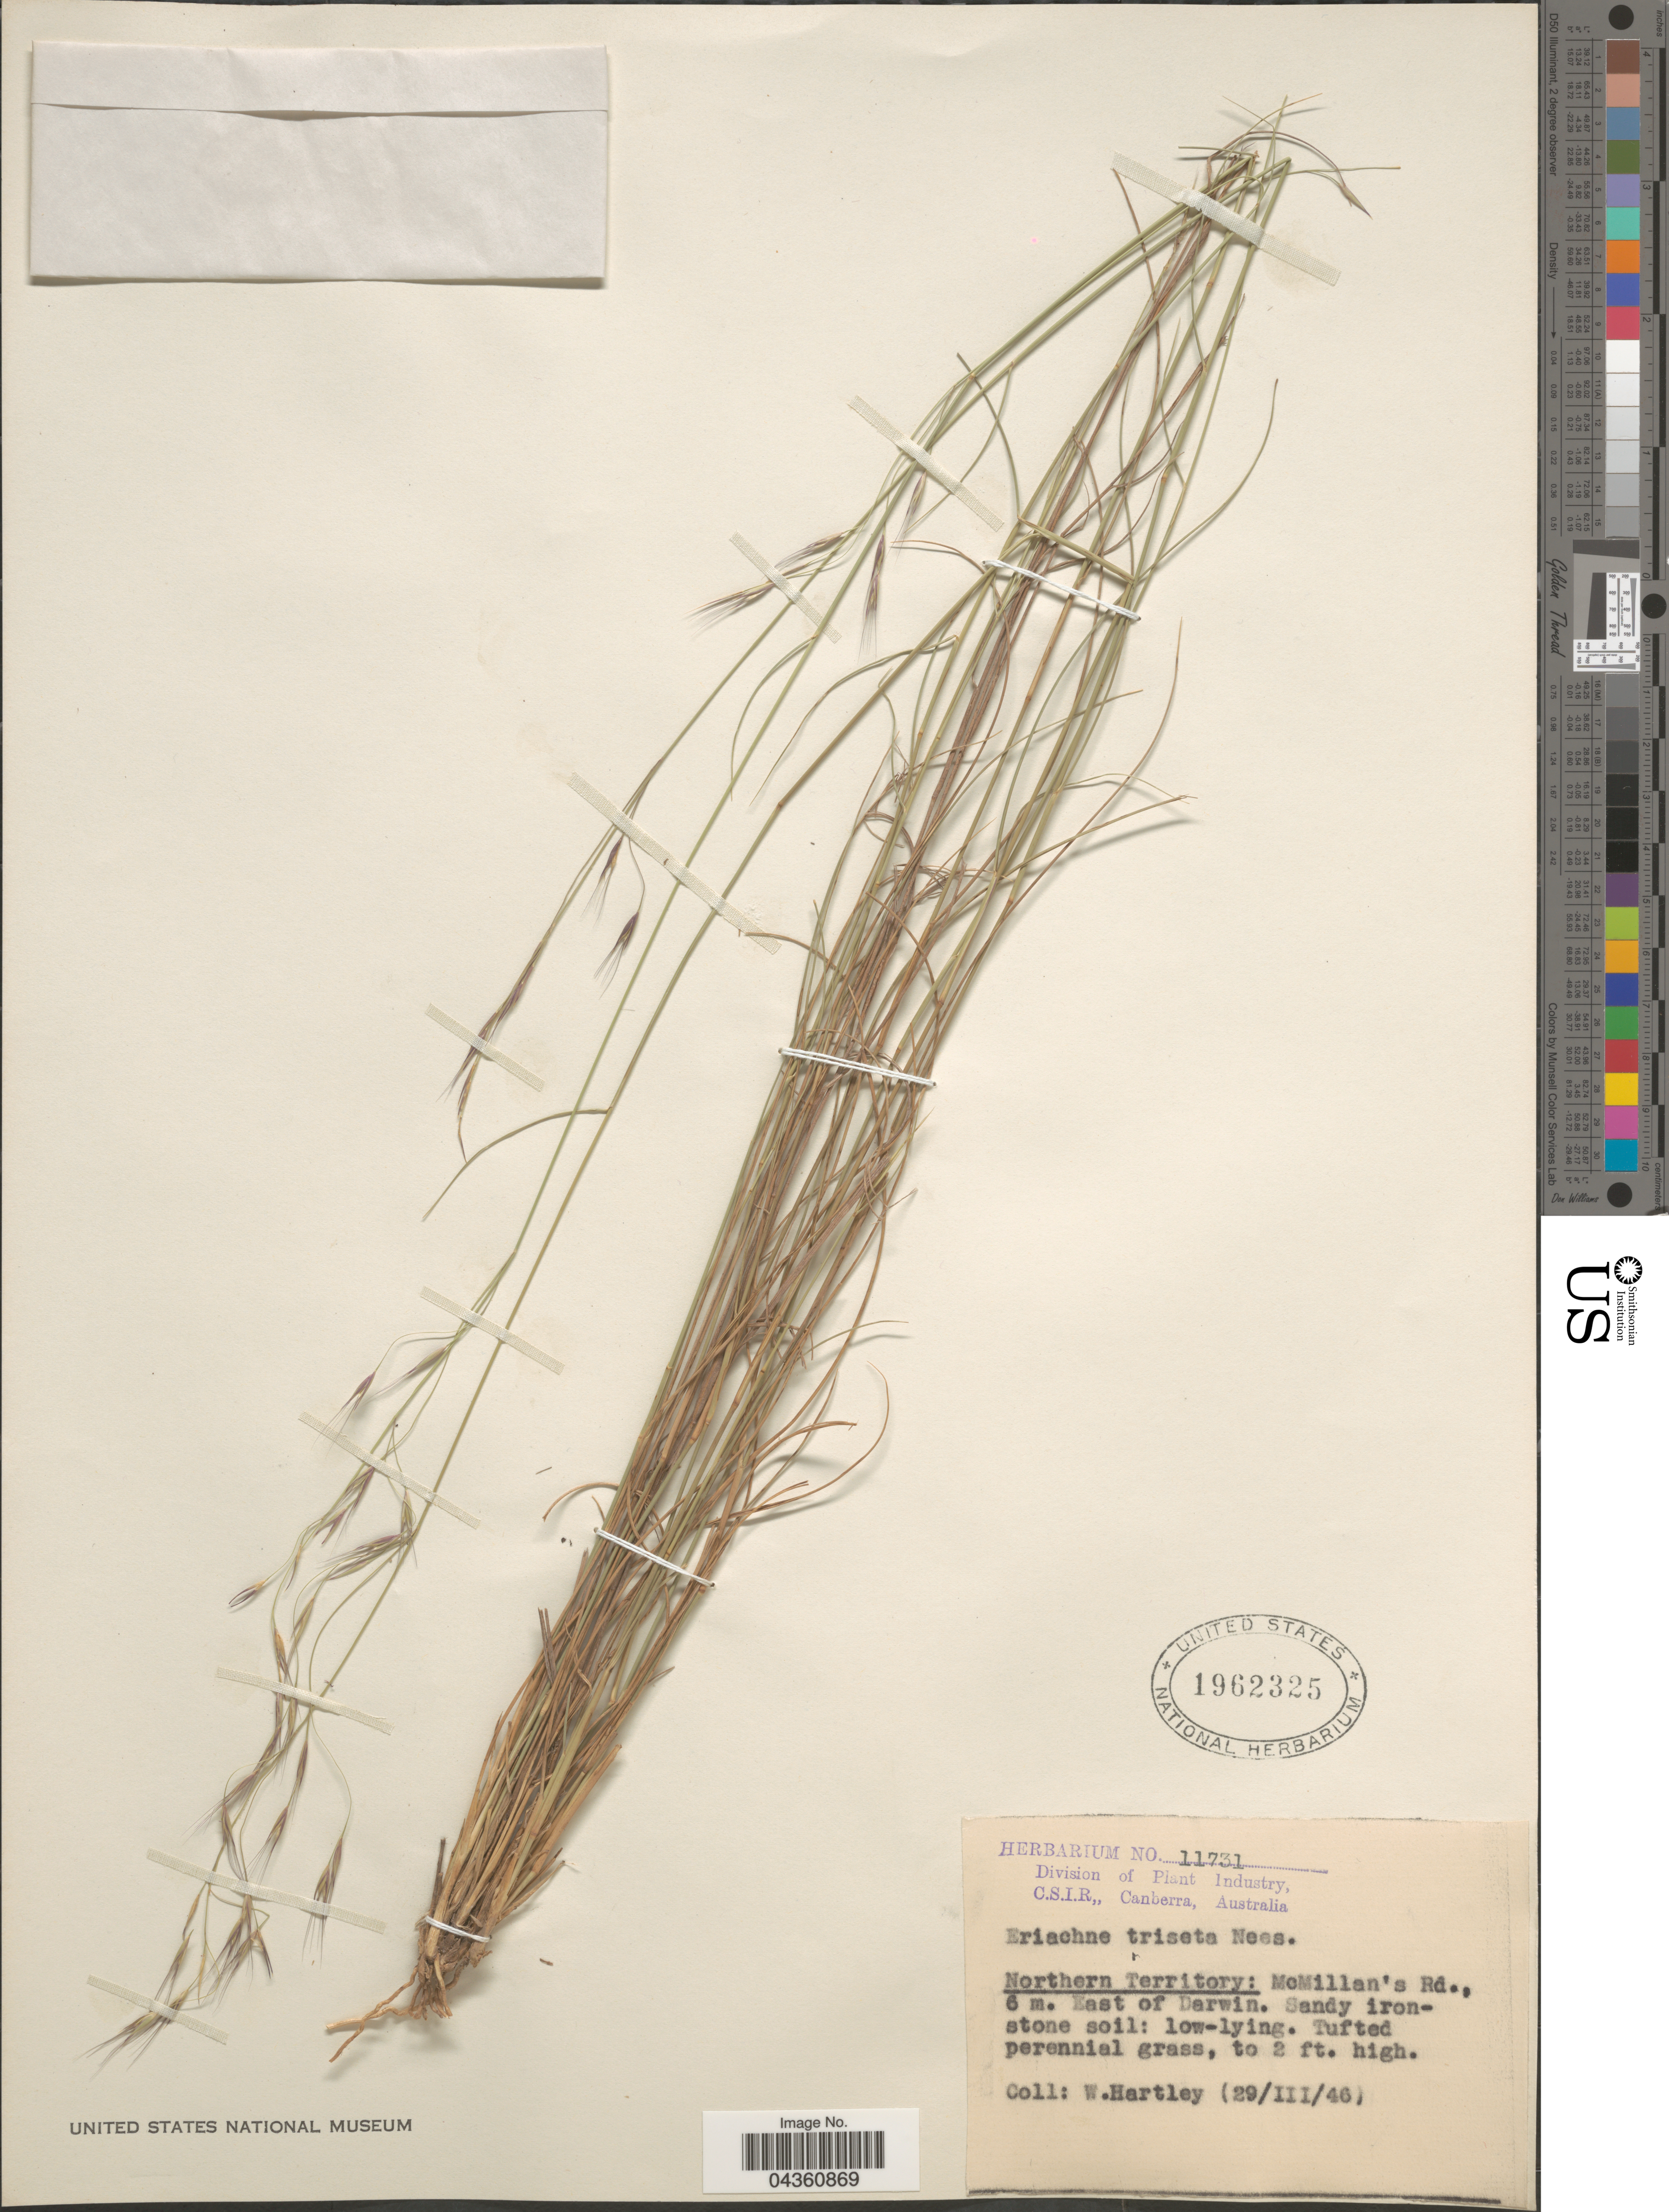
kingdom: Plantae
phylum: Tracheophyta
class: Liliopsida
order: Poales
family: Poaceae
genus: Eriachne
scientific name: Eriachne triseta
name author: Nees ex Steud.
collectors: W. Hartley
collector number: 11731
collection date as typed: Transcribed d/m/y: 29/3/46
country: Australia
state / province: Northern Territory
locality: McMillan's Rd., 6 m. East of Darwin.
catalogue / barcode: US 1962325